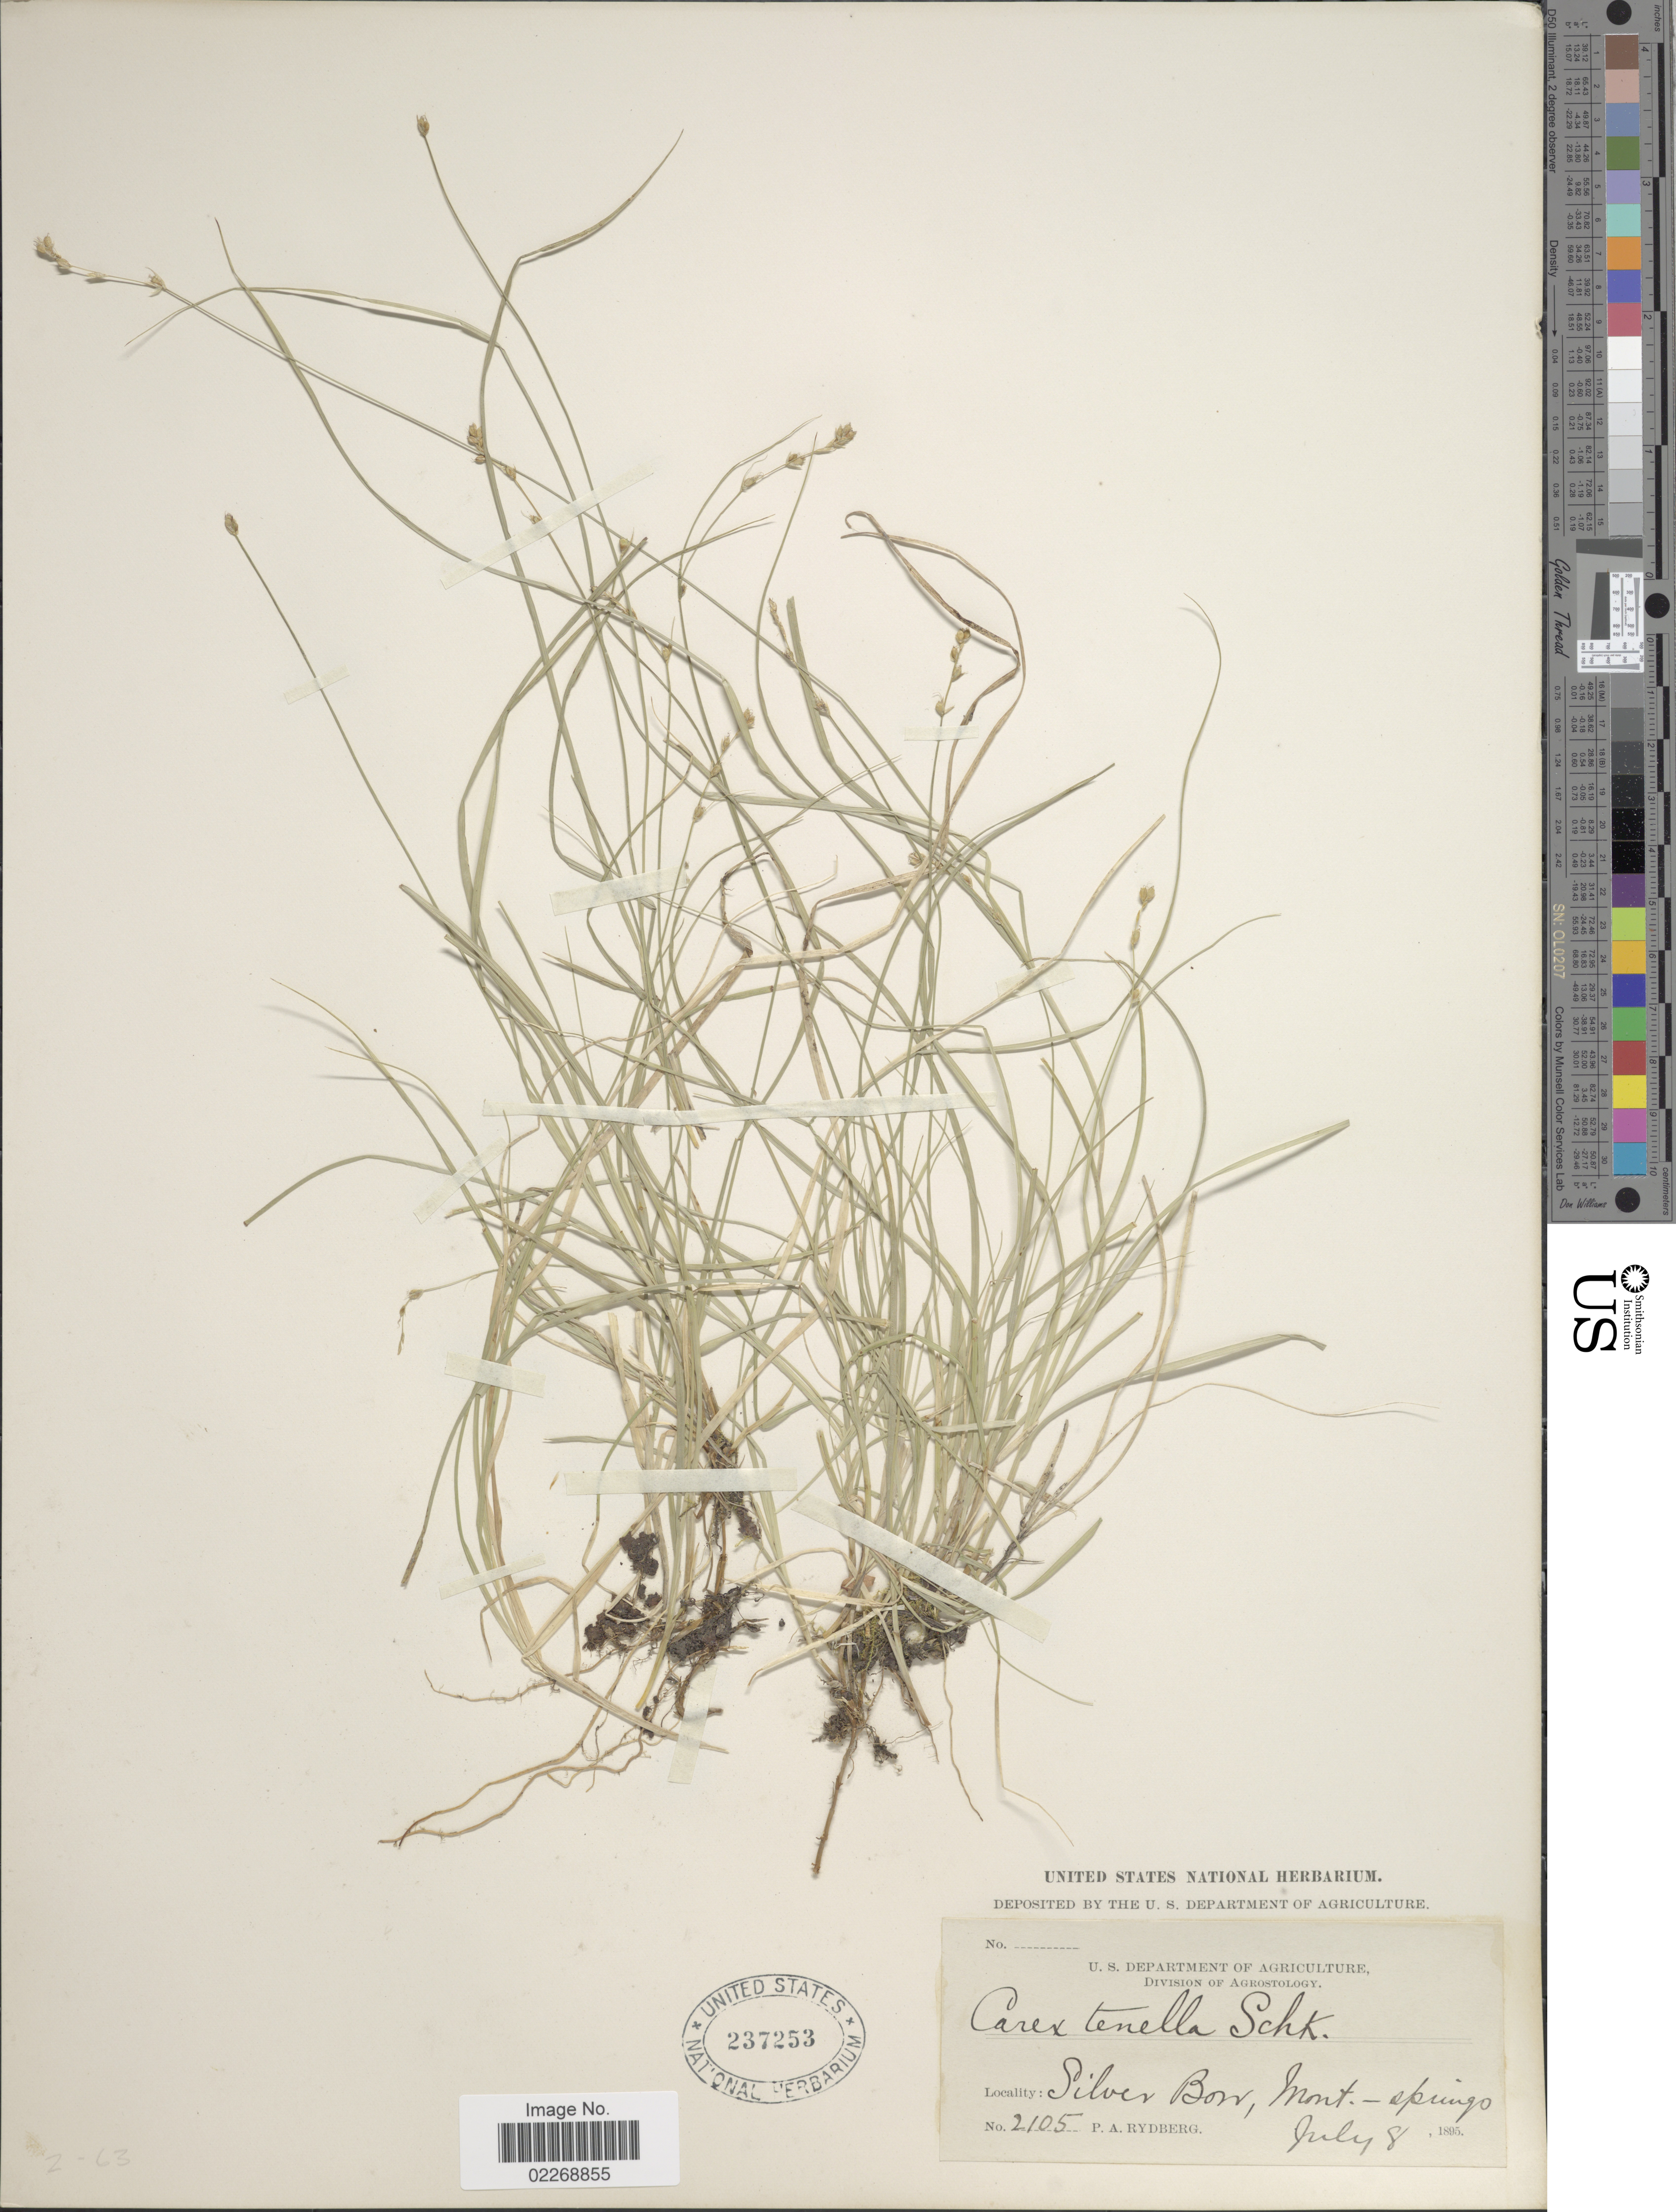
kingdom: Plantae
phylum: Tracheophyta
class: Liliopsida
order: Poales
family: Cyperaceae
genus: Carex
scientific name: Carex disperma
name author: Dewey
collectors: P. A. Rydberg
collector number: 2105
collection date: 1895-07-08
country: United States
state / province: Montana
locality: Silver Bow - springs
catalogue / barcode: US 237253